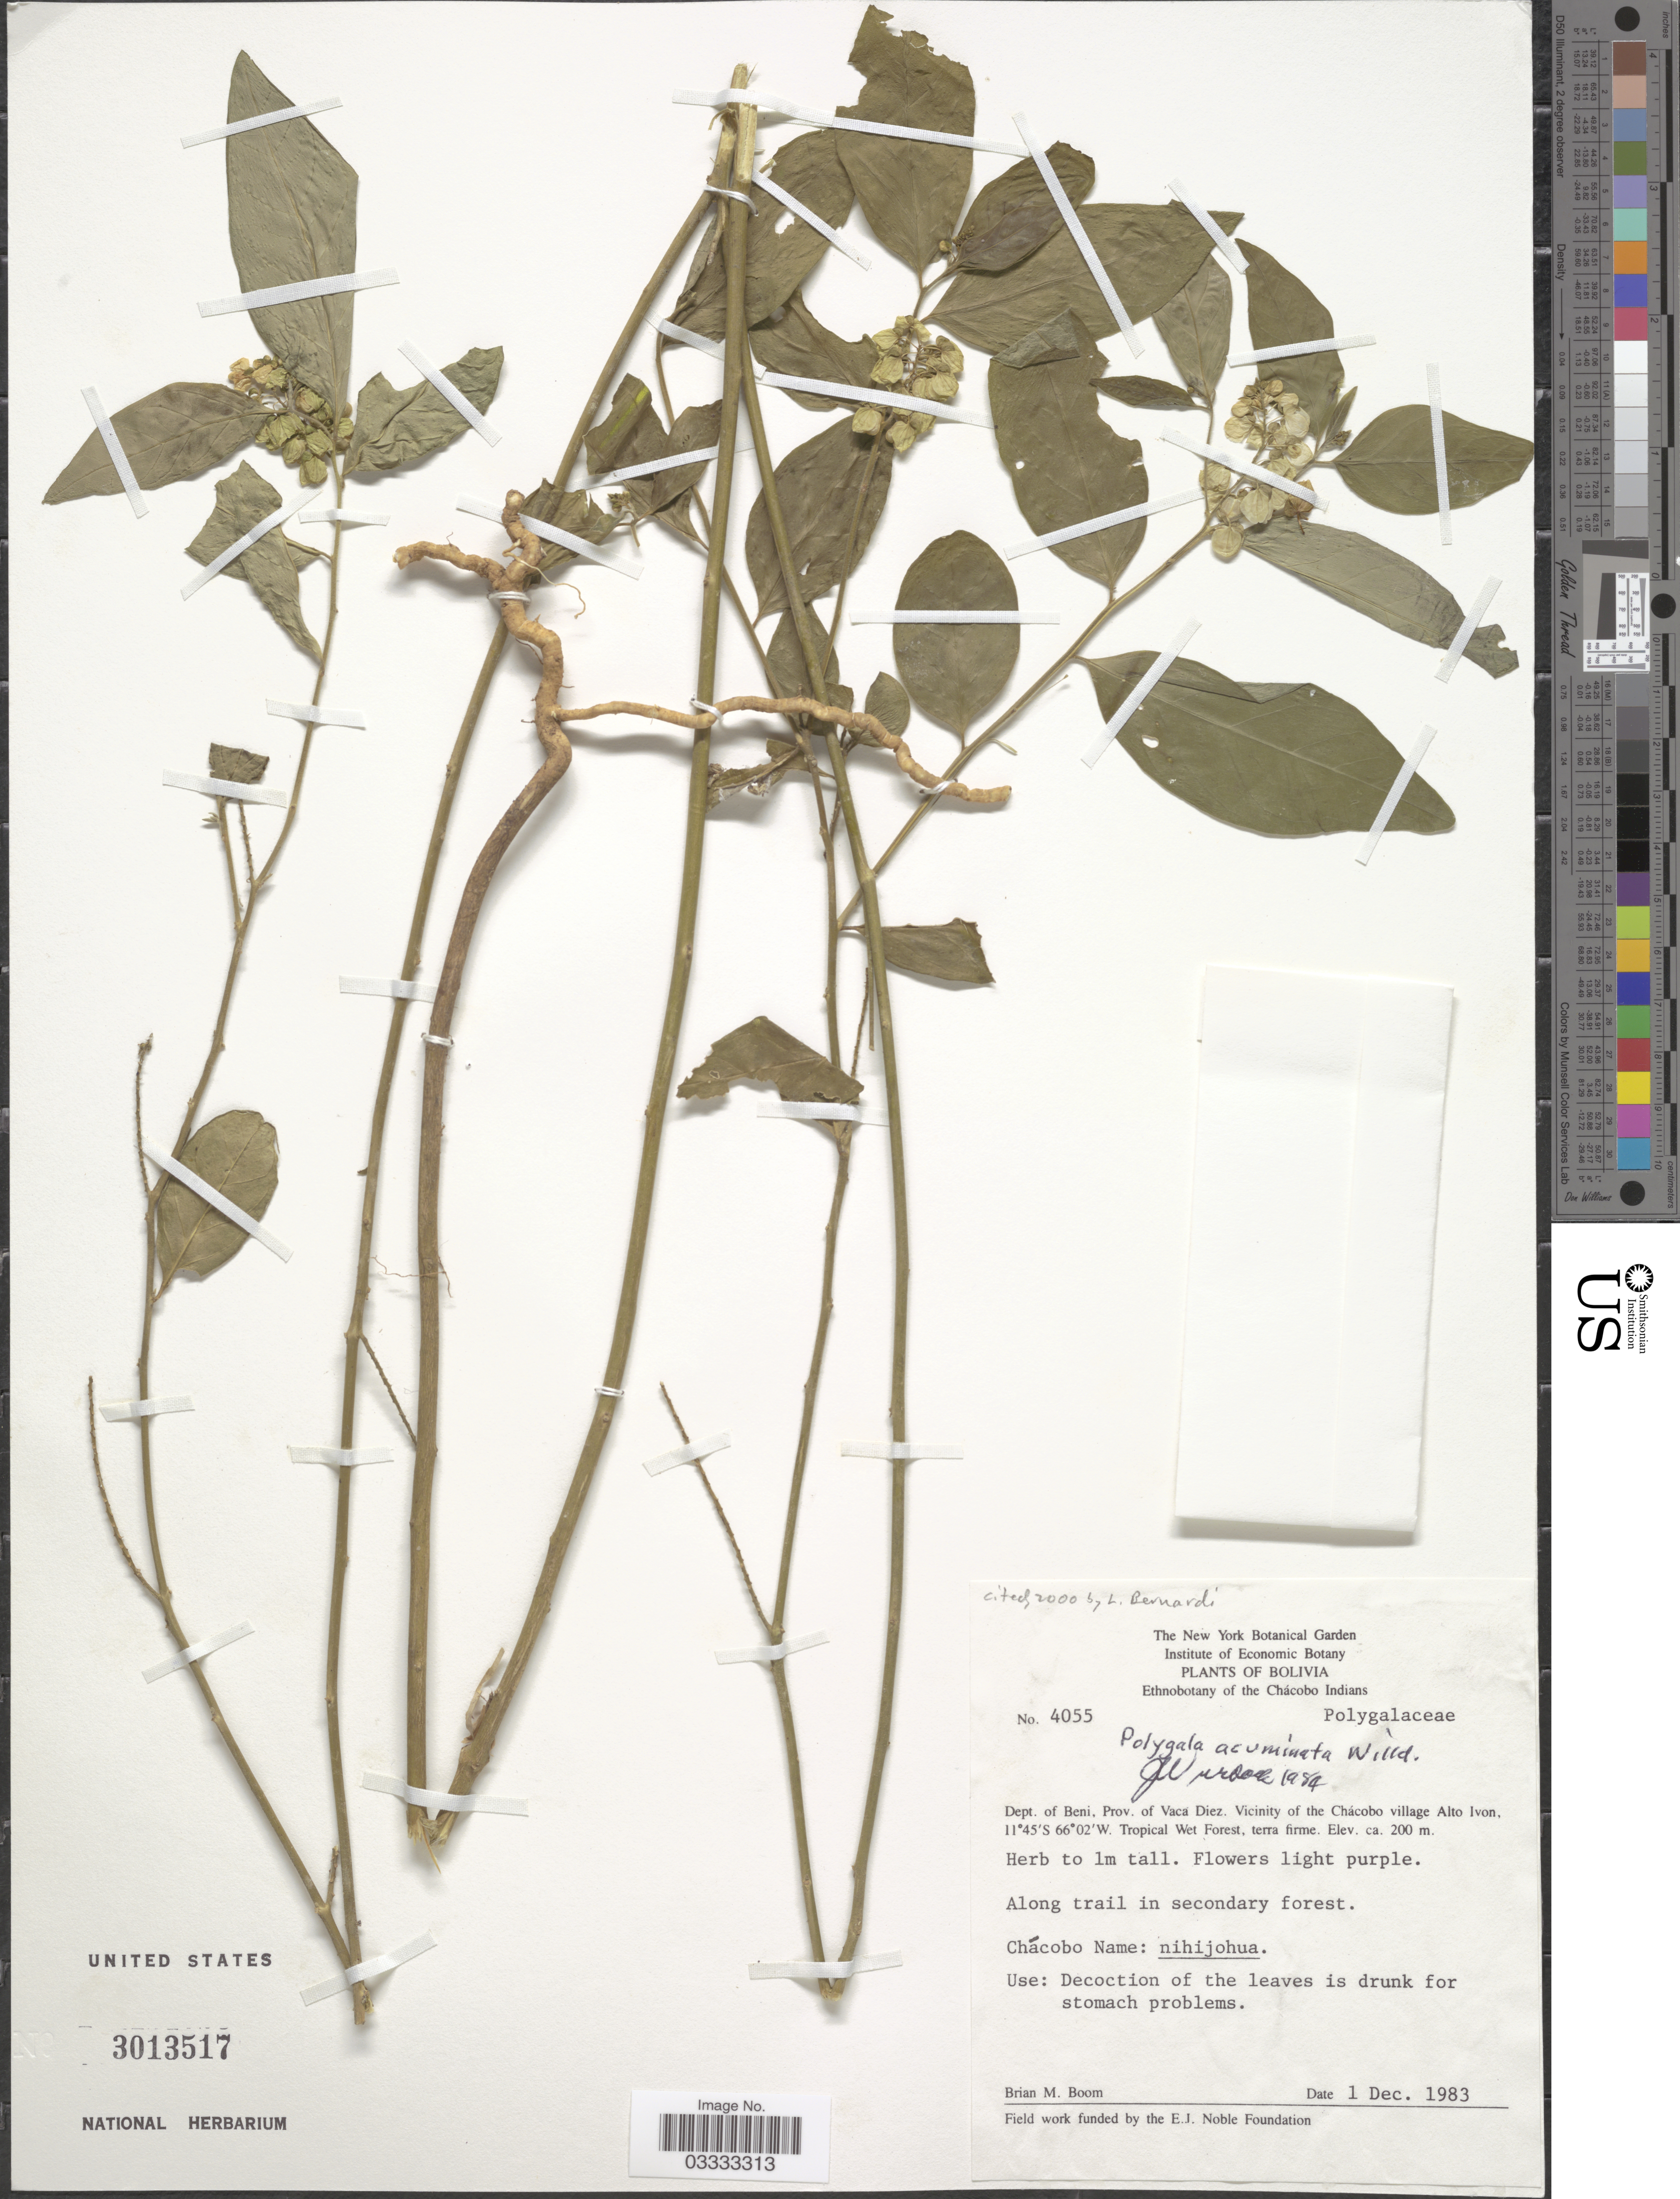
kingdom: Plantae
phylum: Tracheophyta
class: Magnoliopsida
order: Fabales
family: Polygalaceae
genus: Asemeia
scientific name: Asemeia acuminata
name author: (Willd.) J.F.B. Pastore & J.R. Abbott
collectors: B. M. Boom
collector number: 4055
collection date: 1983-12-01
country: Bolivia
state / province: Beni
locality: Ethnobotany of the Chácobo Indians. [unsure placement] Dept. of Beni, Prov. of Vaca Diez. Vicinity of the Chácobo village Alto Ivon.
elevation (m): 200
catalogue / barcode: US 3013517